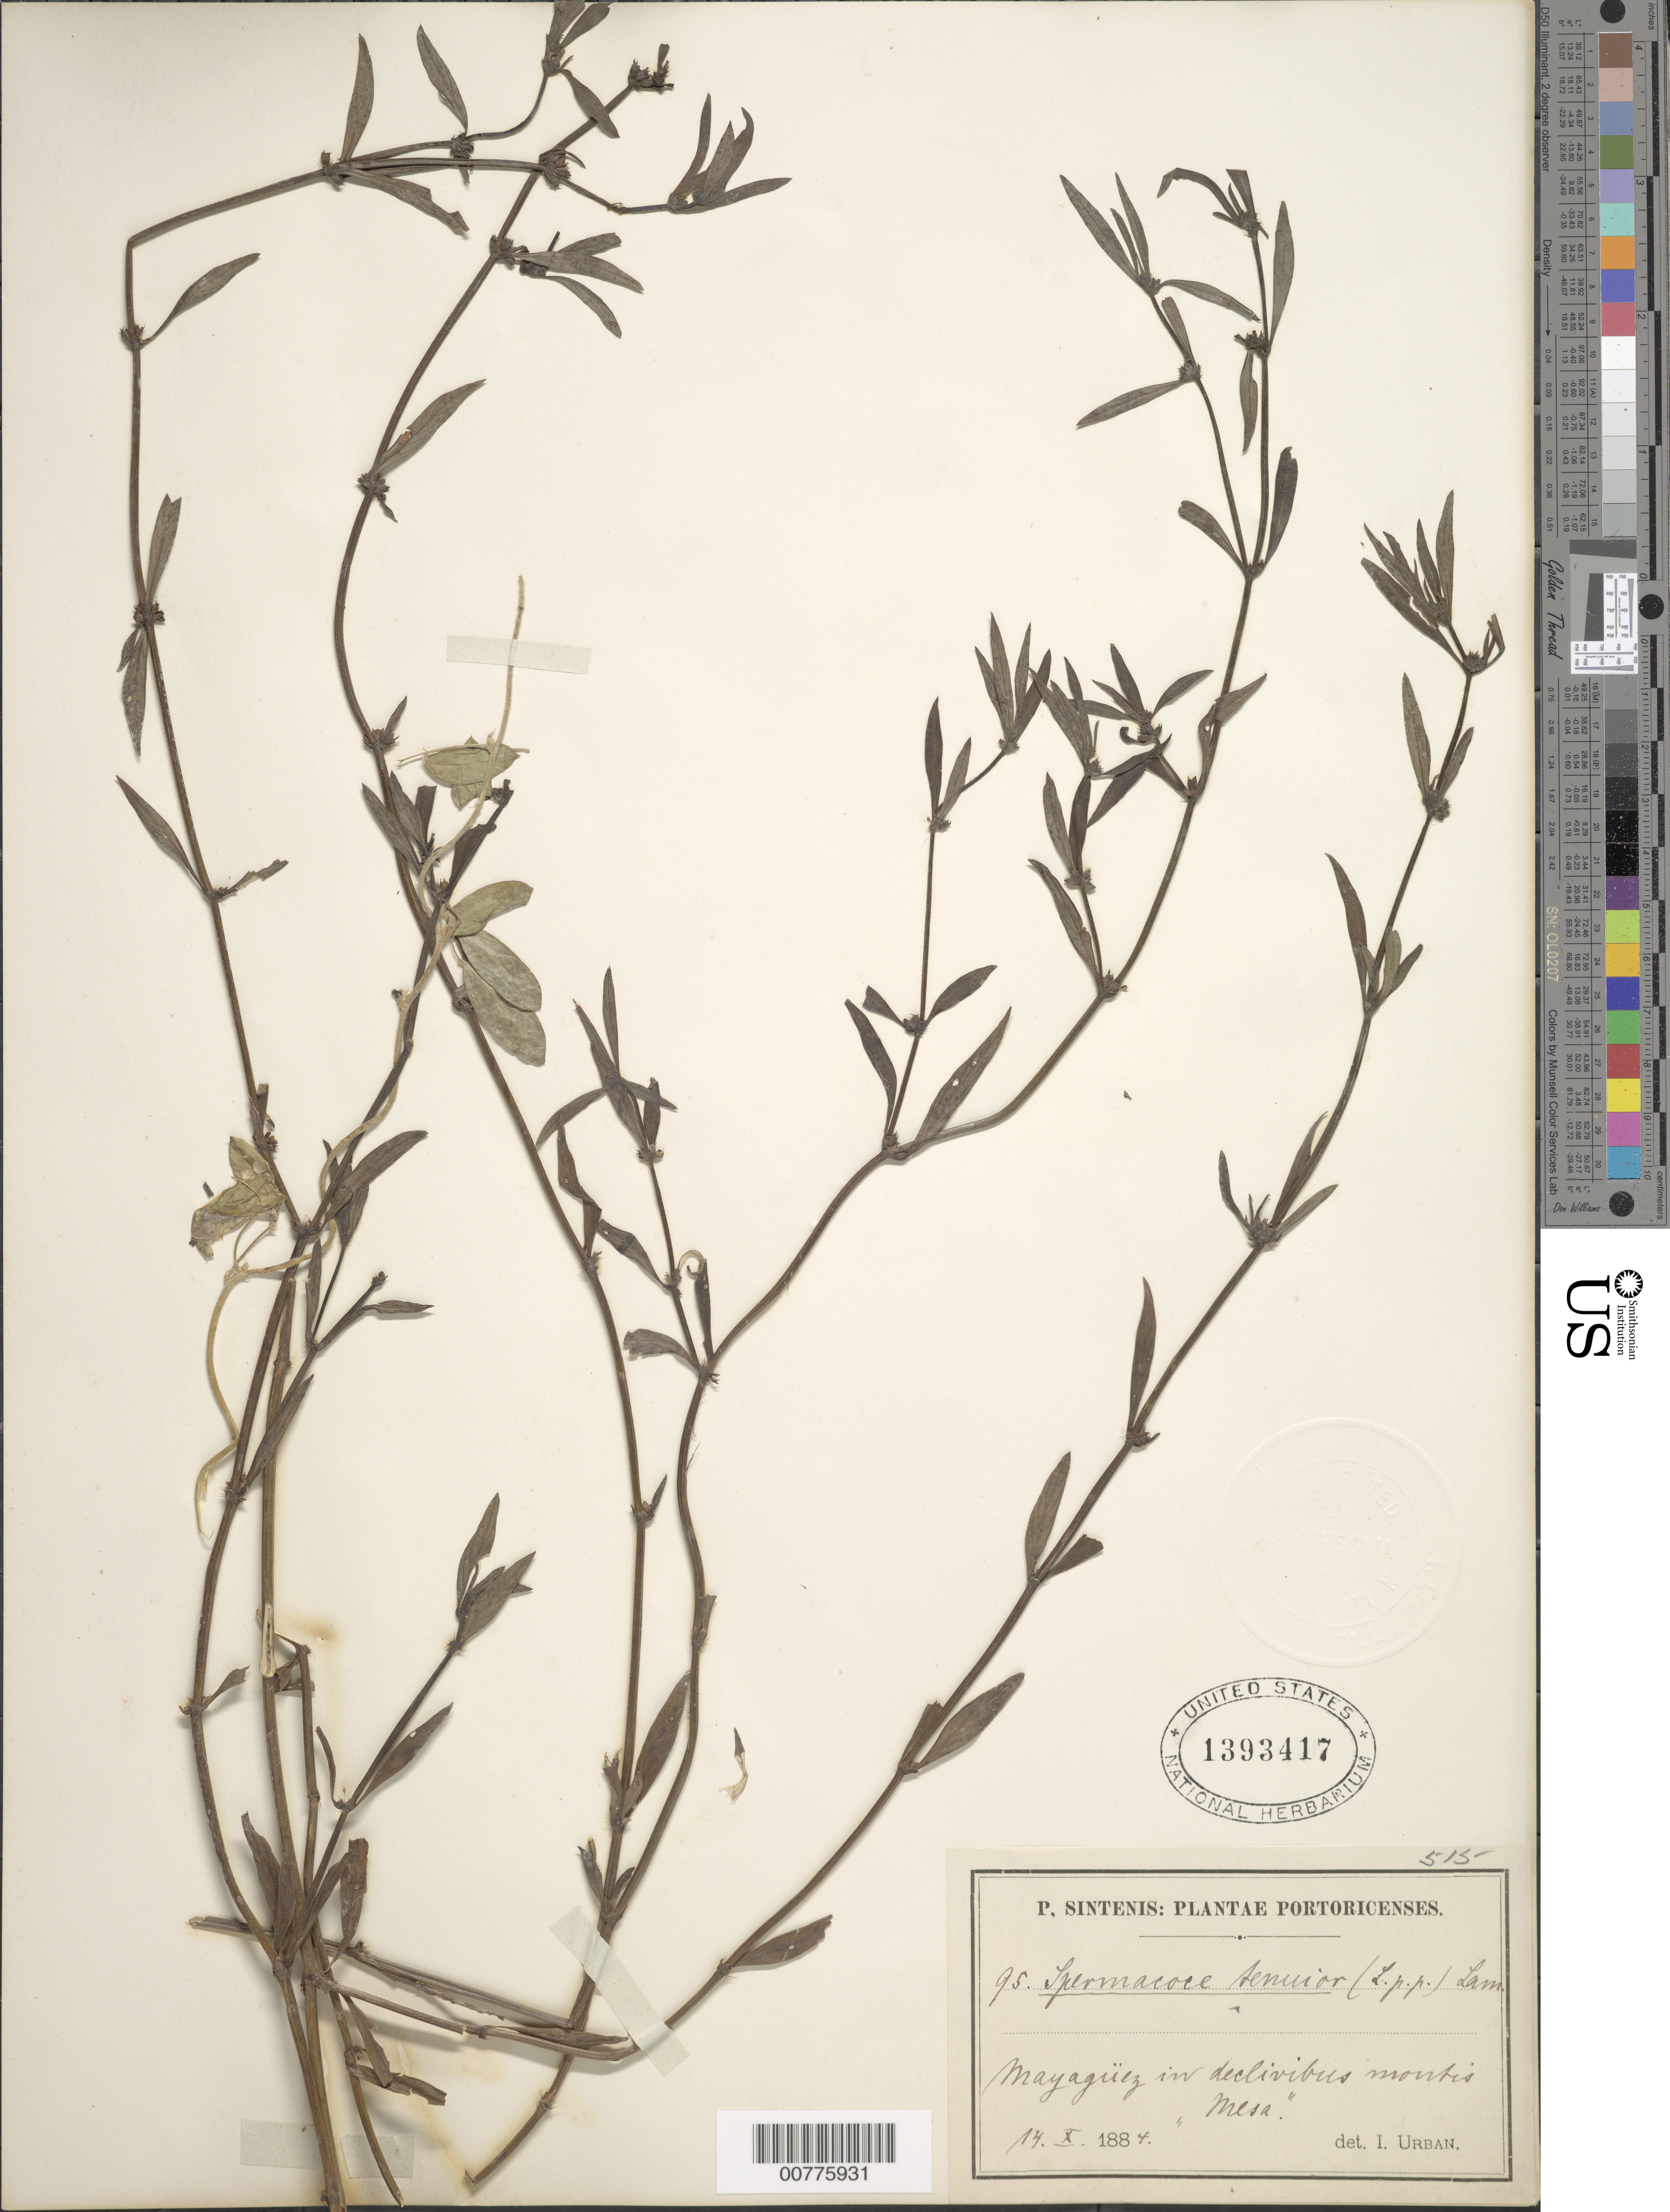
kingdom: Plantae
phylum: Tracheophyta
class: Magnoliopsida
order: Gentianales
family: Rubiaceae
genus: Spermacoce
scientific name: Spermacoce tenuior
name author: L.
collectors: P. Sintenis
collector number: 95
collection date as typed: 14 Oct 1884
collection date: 1884-10-14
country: Puerto Rico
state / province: Mayagüez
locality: Mayagüez in declivibus montis "Mesa"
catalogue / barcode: US 1393417